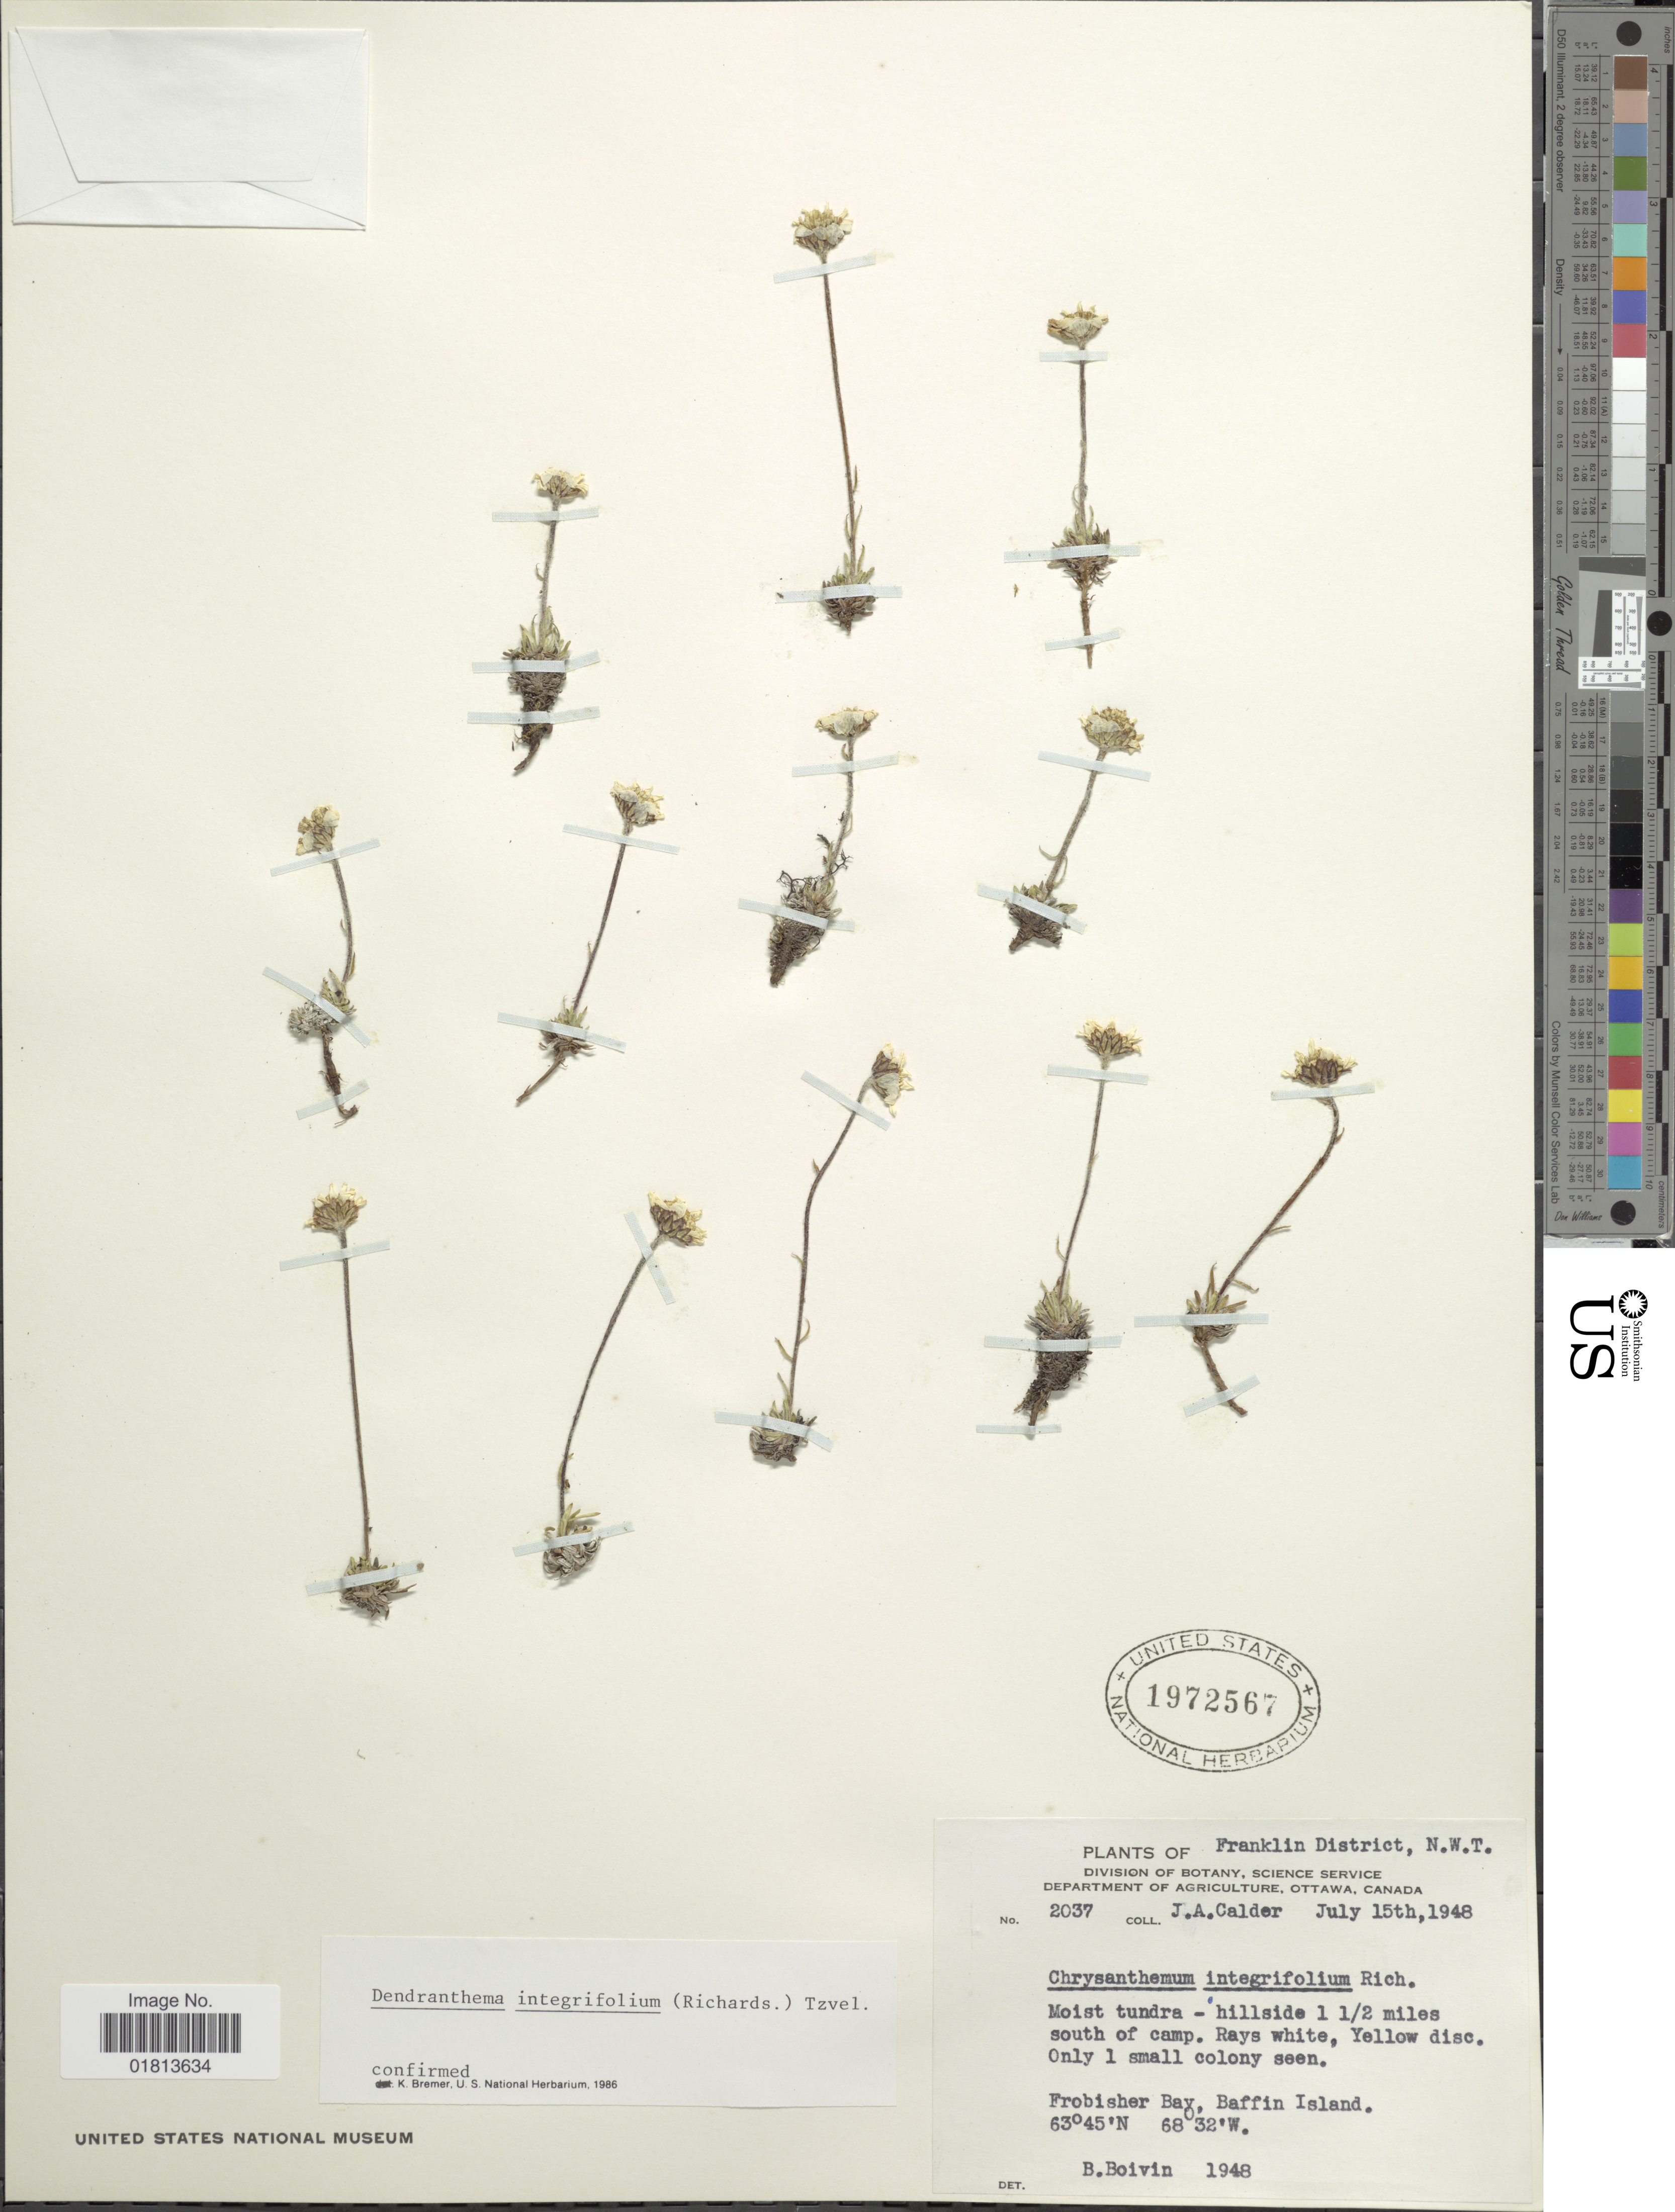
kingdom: Plantae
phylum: Tracheophyta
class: Magnoliopsida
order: Asterales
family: Asteraceae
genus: Dendranthema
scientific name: Dendranthema integrifolium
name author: (Richardson) Tzvelev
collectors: J. A. Calder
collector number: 2037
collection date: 1948-07-15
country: Canada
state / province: Northwest Territories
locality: Franklin District, N. W. T., Frobisher Bay, Baffin Island, Hillside 1 1/2 miles south of camp.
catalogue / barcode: US 1972567